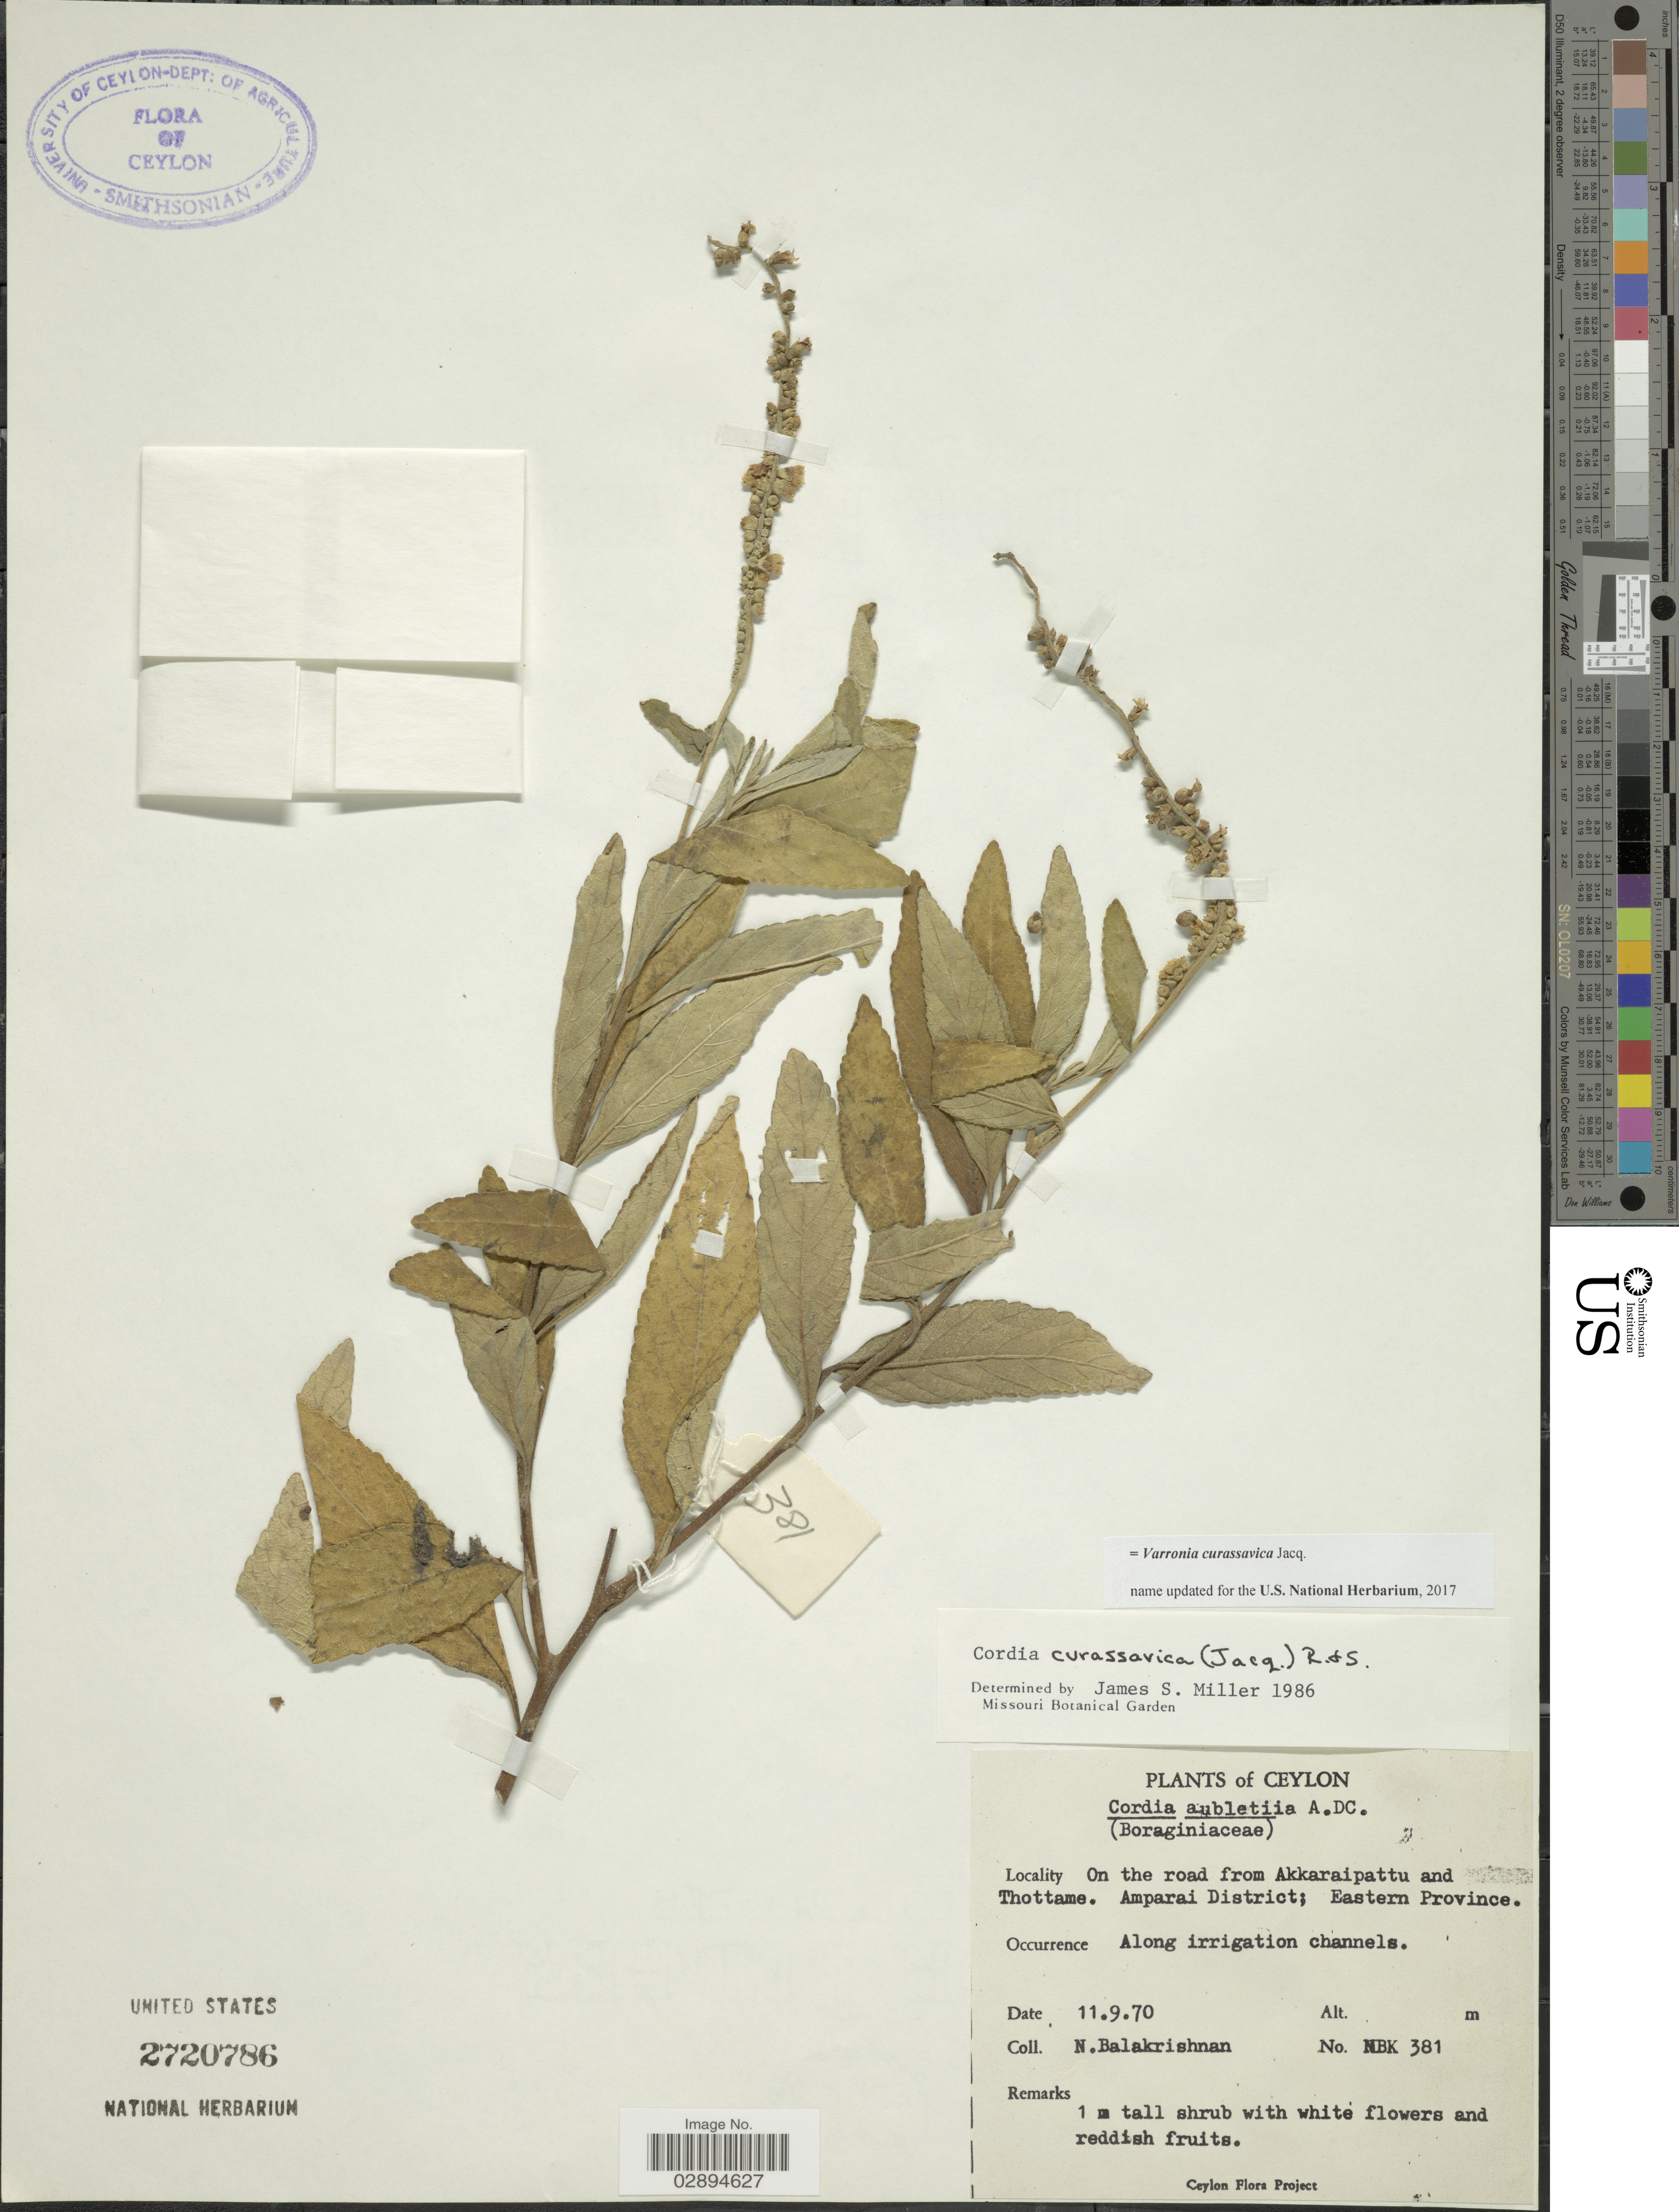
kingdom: Plantae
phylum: Tracheophyta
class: Magnoliopsida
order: Boraginales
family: Cordiaceae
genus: Varronia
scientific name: Varronia curassavica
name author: Jacq.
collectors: N. Balakrishnan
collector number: NBK381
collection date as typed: Transcribed d/m/y: 11/9/70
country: Sri Lanka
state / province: Eastern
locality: Ceylon. On the road from Akkaraipattu and Thottame. Amparai District; Eastern Province.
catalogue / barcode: US 2720786